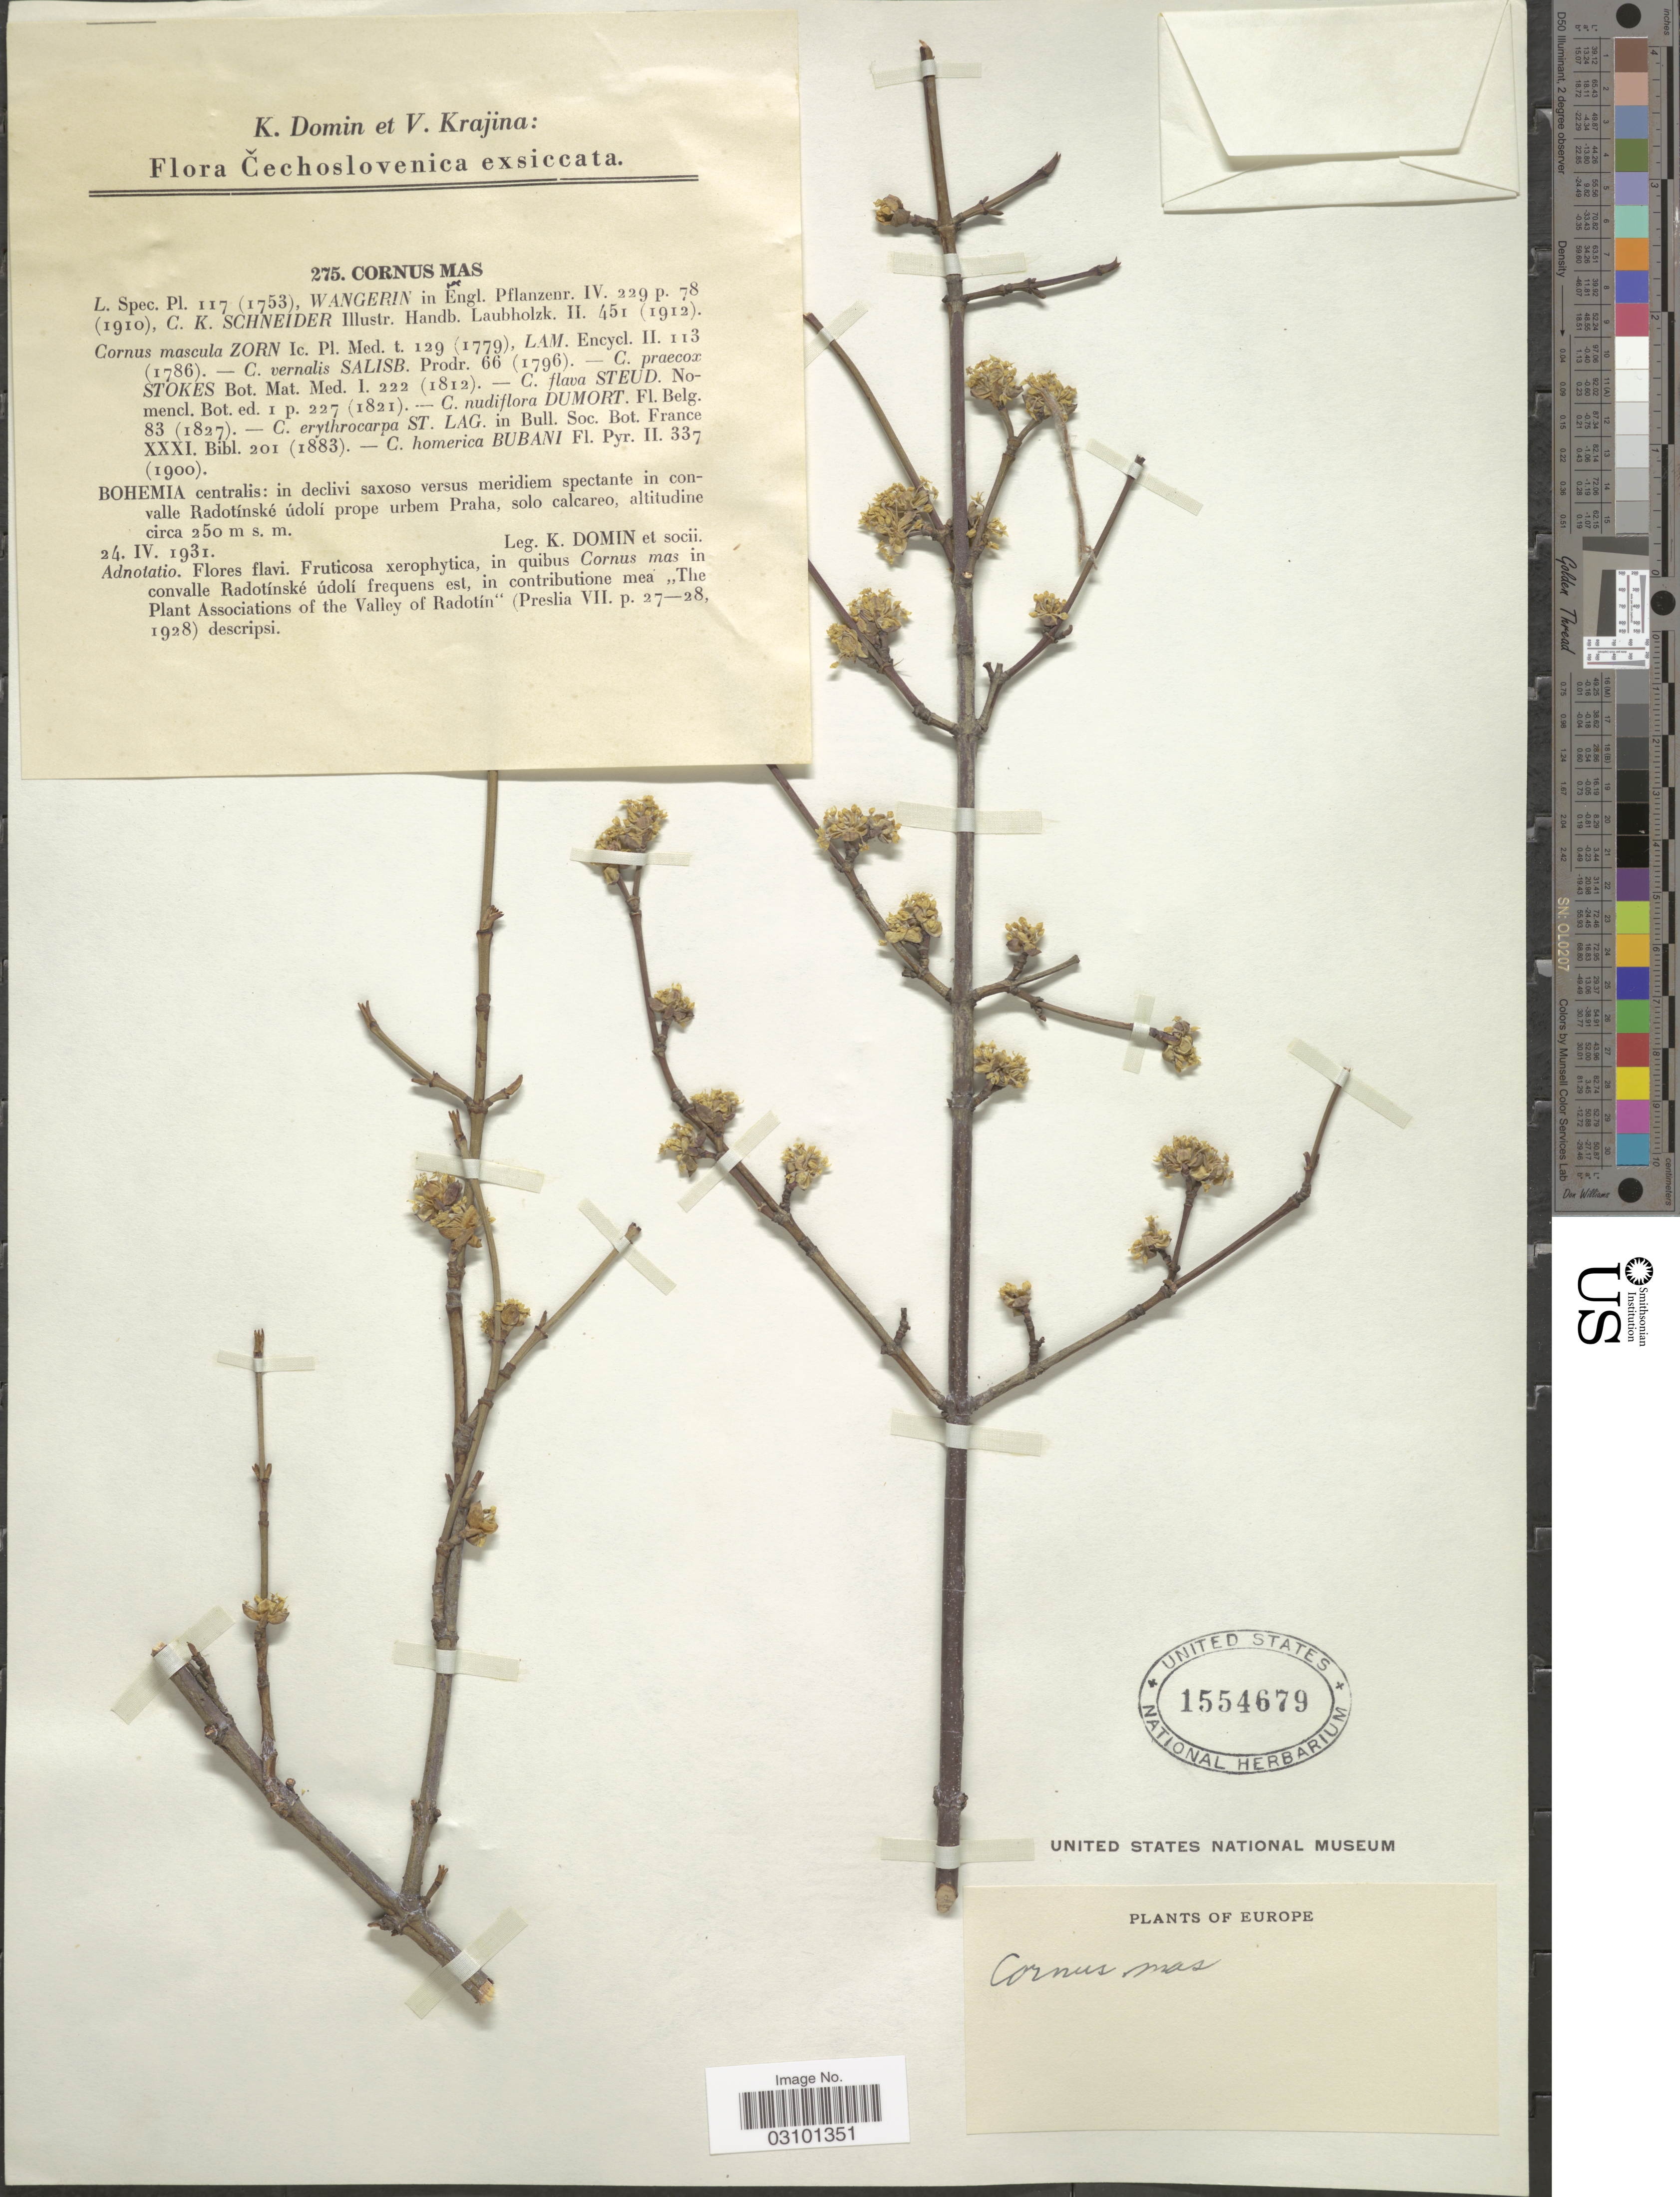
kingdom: Plantae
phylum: Tracheophyta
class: Magnoliopsida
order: Cornales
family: Cornaceae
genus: Cornus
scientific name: Cornus mas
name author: L.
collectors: K. Domin & V. Krajina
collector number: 275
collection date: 1931-04-24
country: Czechia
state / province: Central Bohemian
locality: Bohemia centralis: in declivi saxoso versus meridiem spectante in convalle Radotínské údolí prope urbem Praha, solo calcareo.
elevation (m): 250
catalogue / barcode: US 1554679